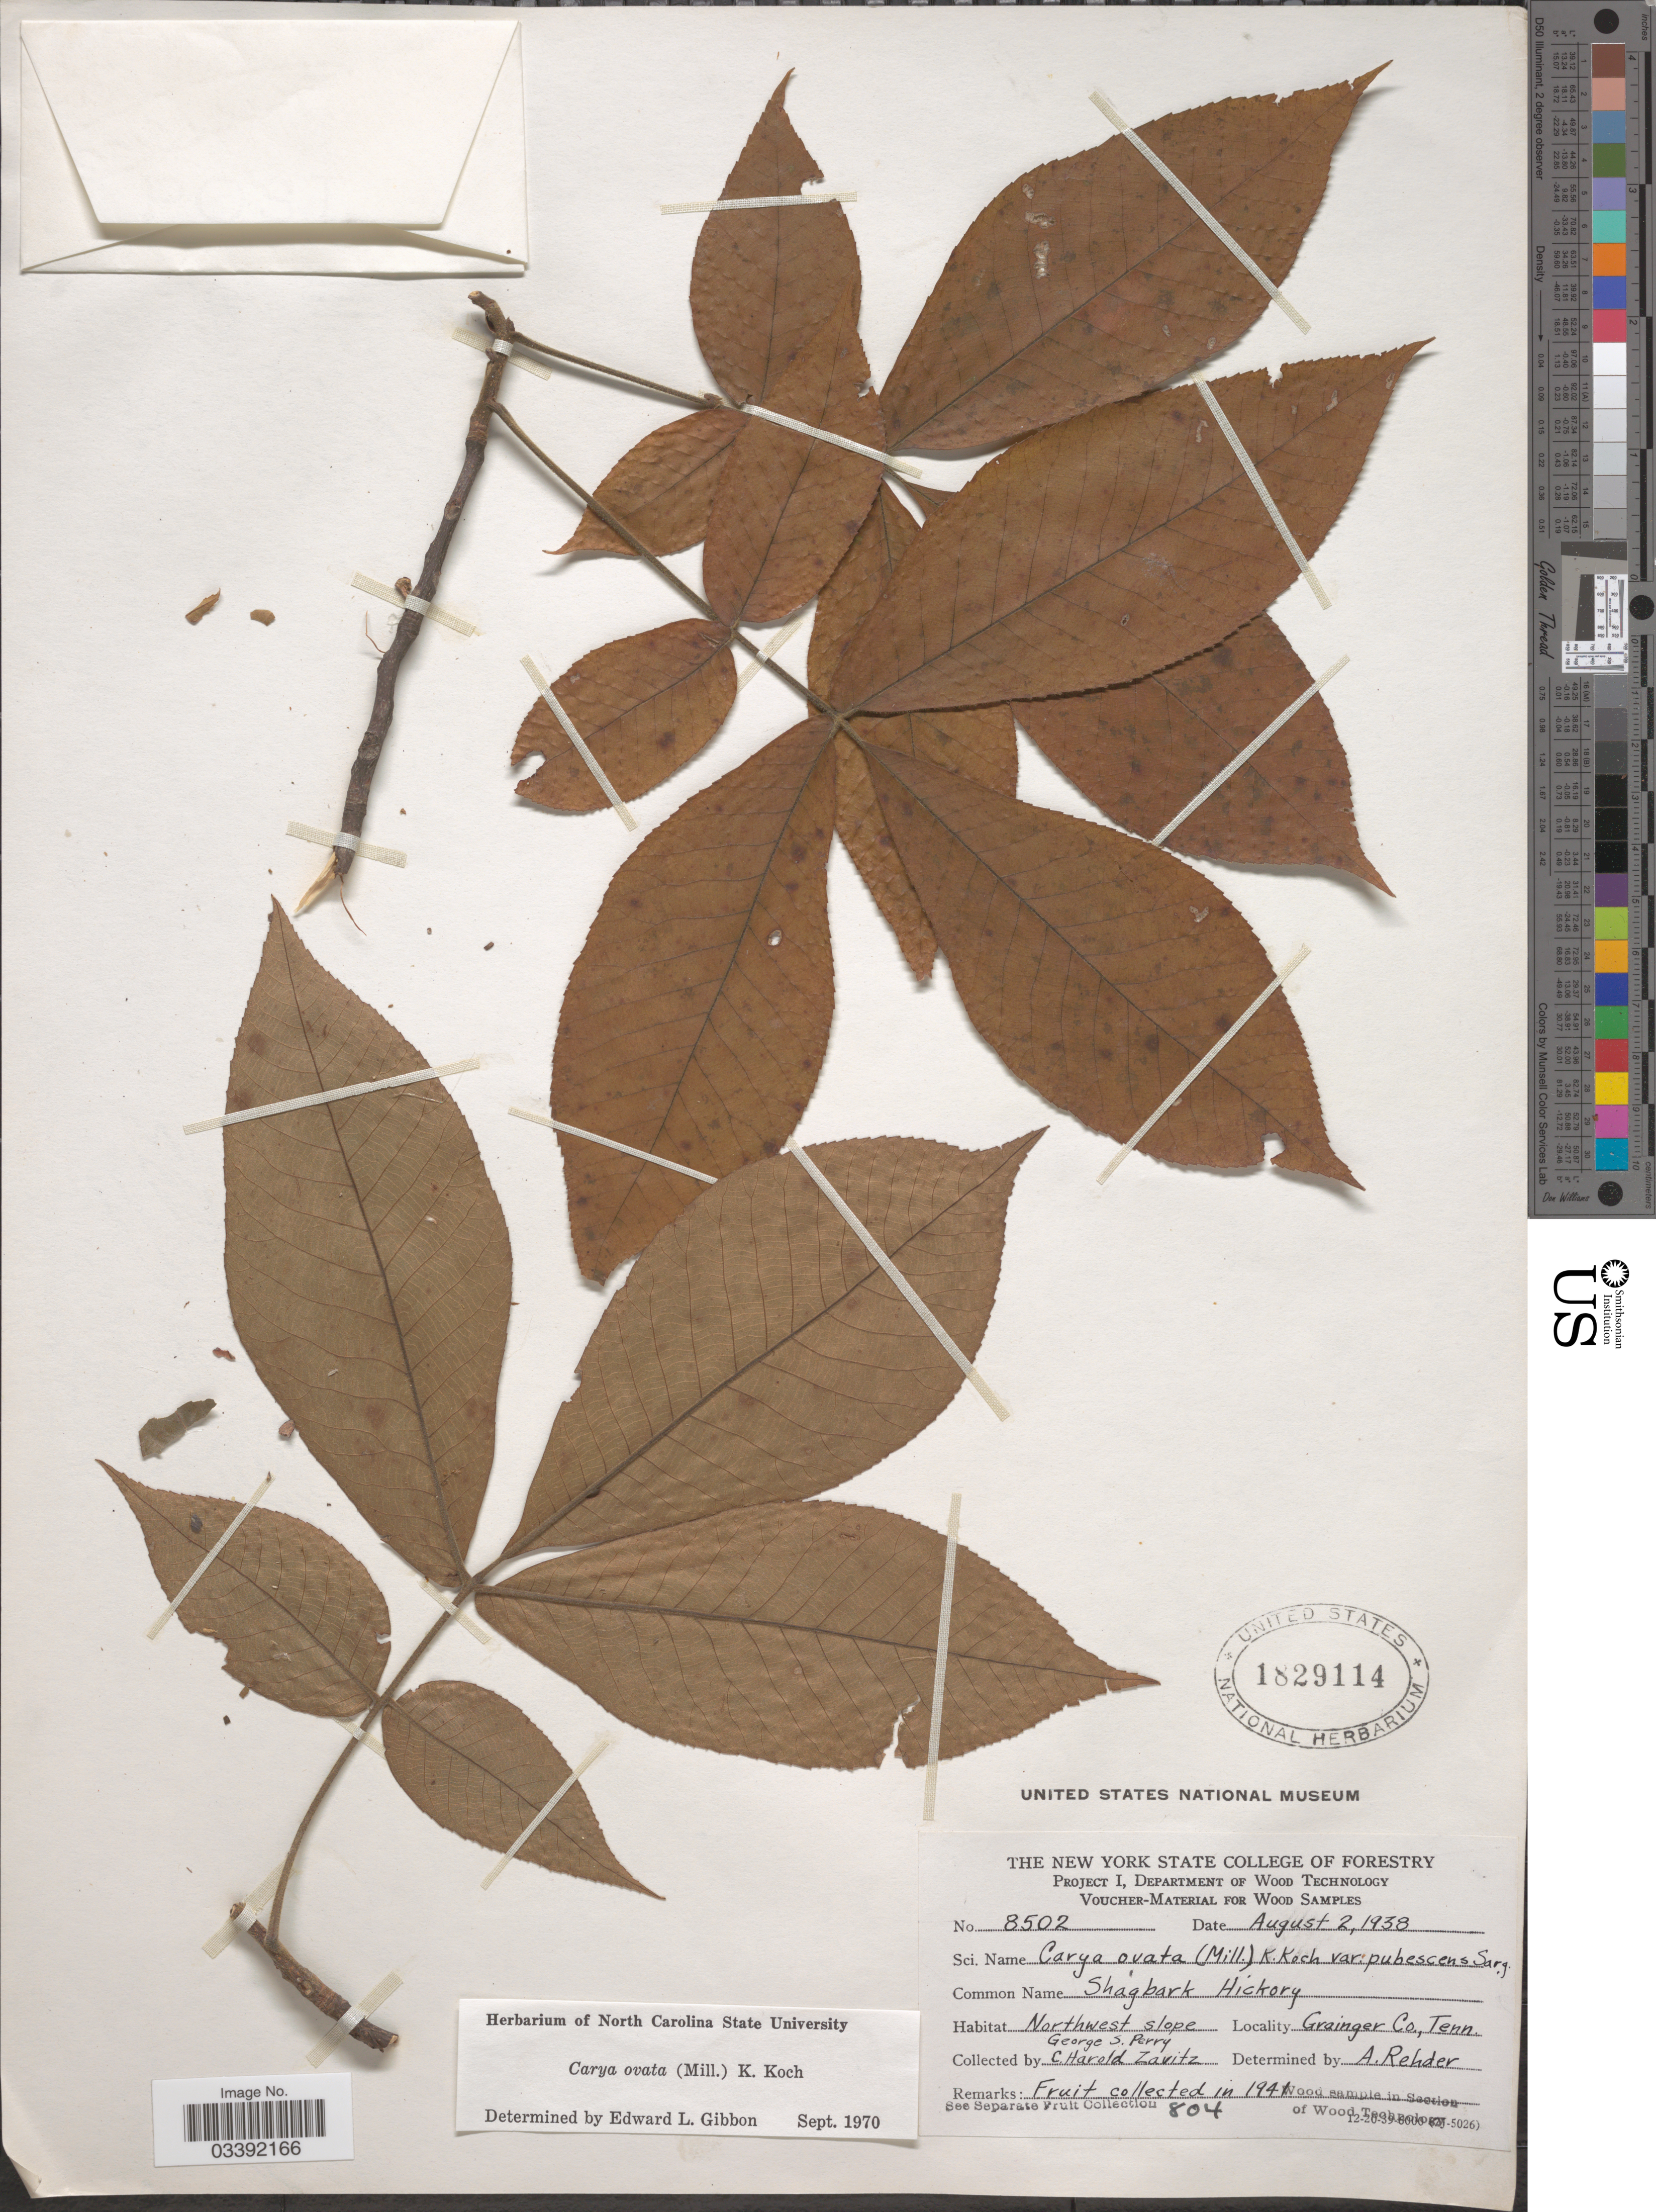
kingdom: Plantae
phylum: Tracheophyta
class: Magnoliopsida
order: Fagales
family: Juglandaceae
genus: Carya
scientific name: Carya ovata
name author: (Mill.) K. Koch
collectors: G. S. Perry & C. Zavitz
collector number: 8502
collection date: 1938-08-02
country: United States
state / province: Tennessee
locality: Northwest slope. Grainger Co.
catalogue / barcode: US 1829114